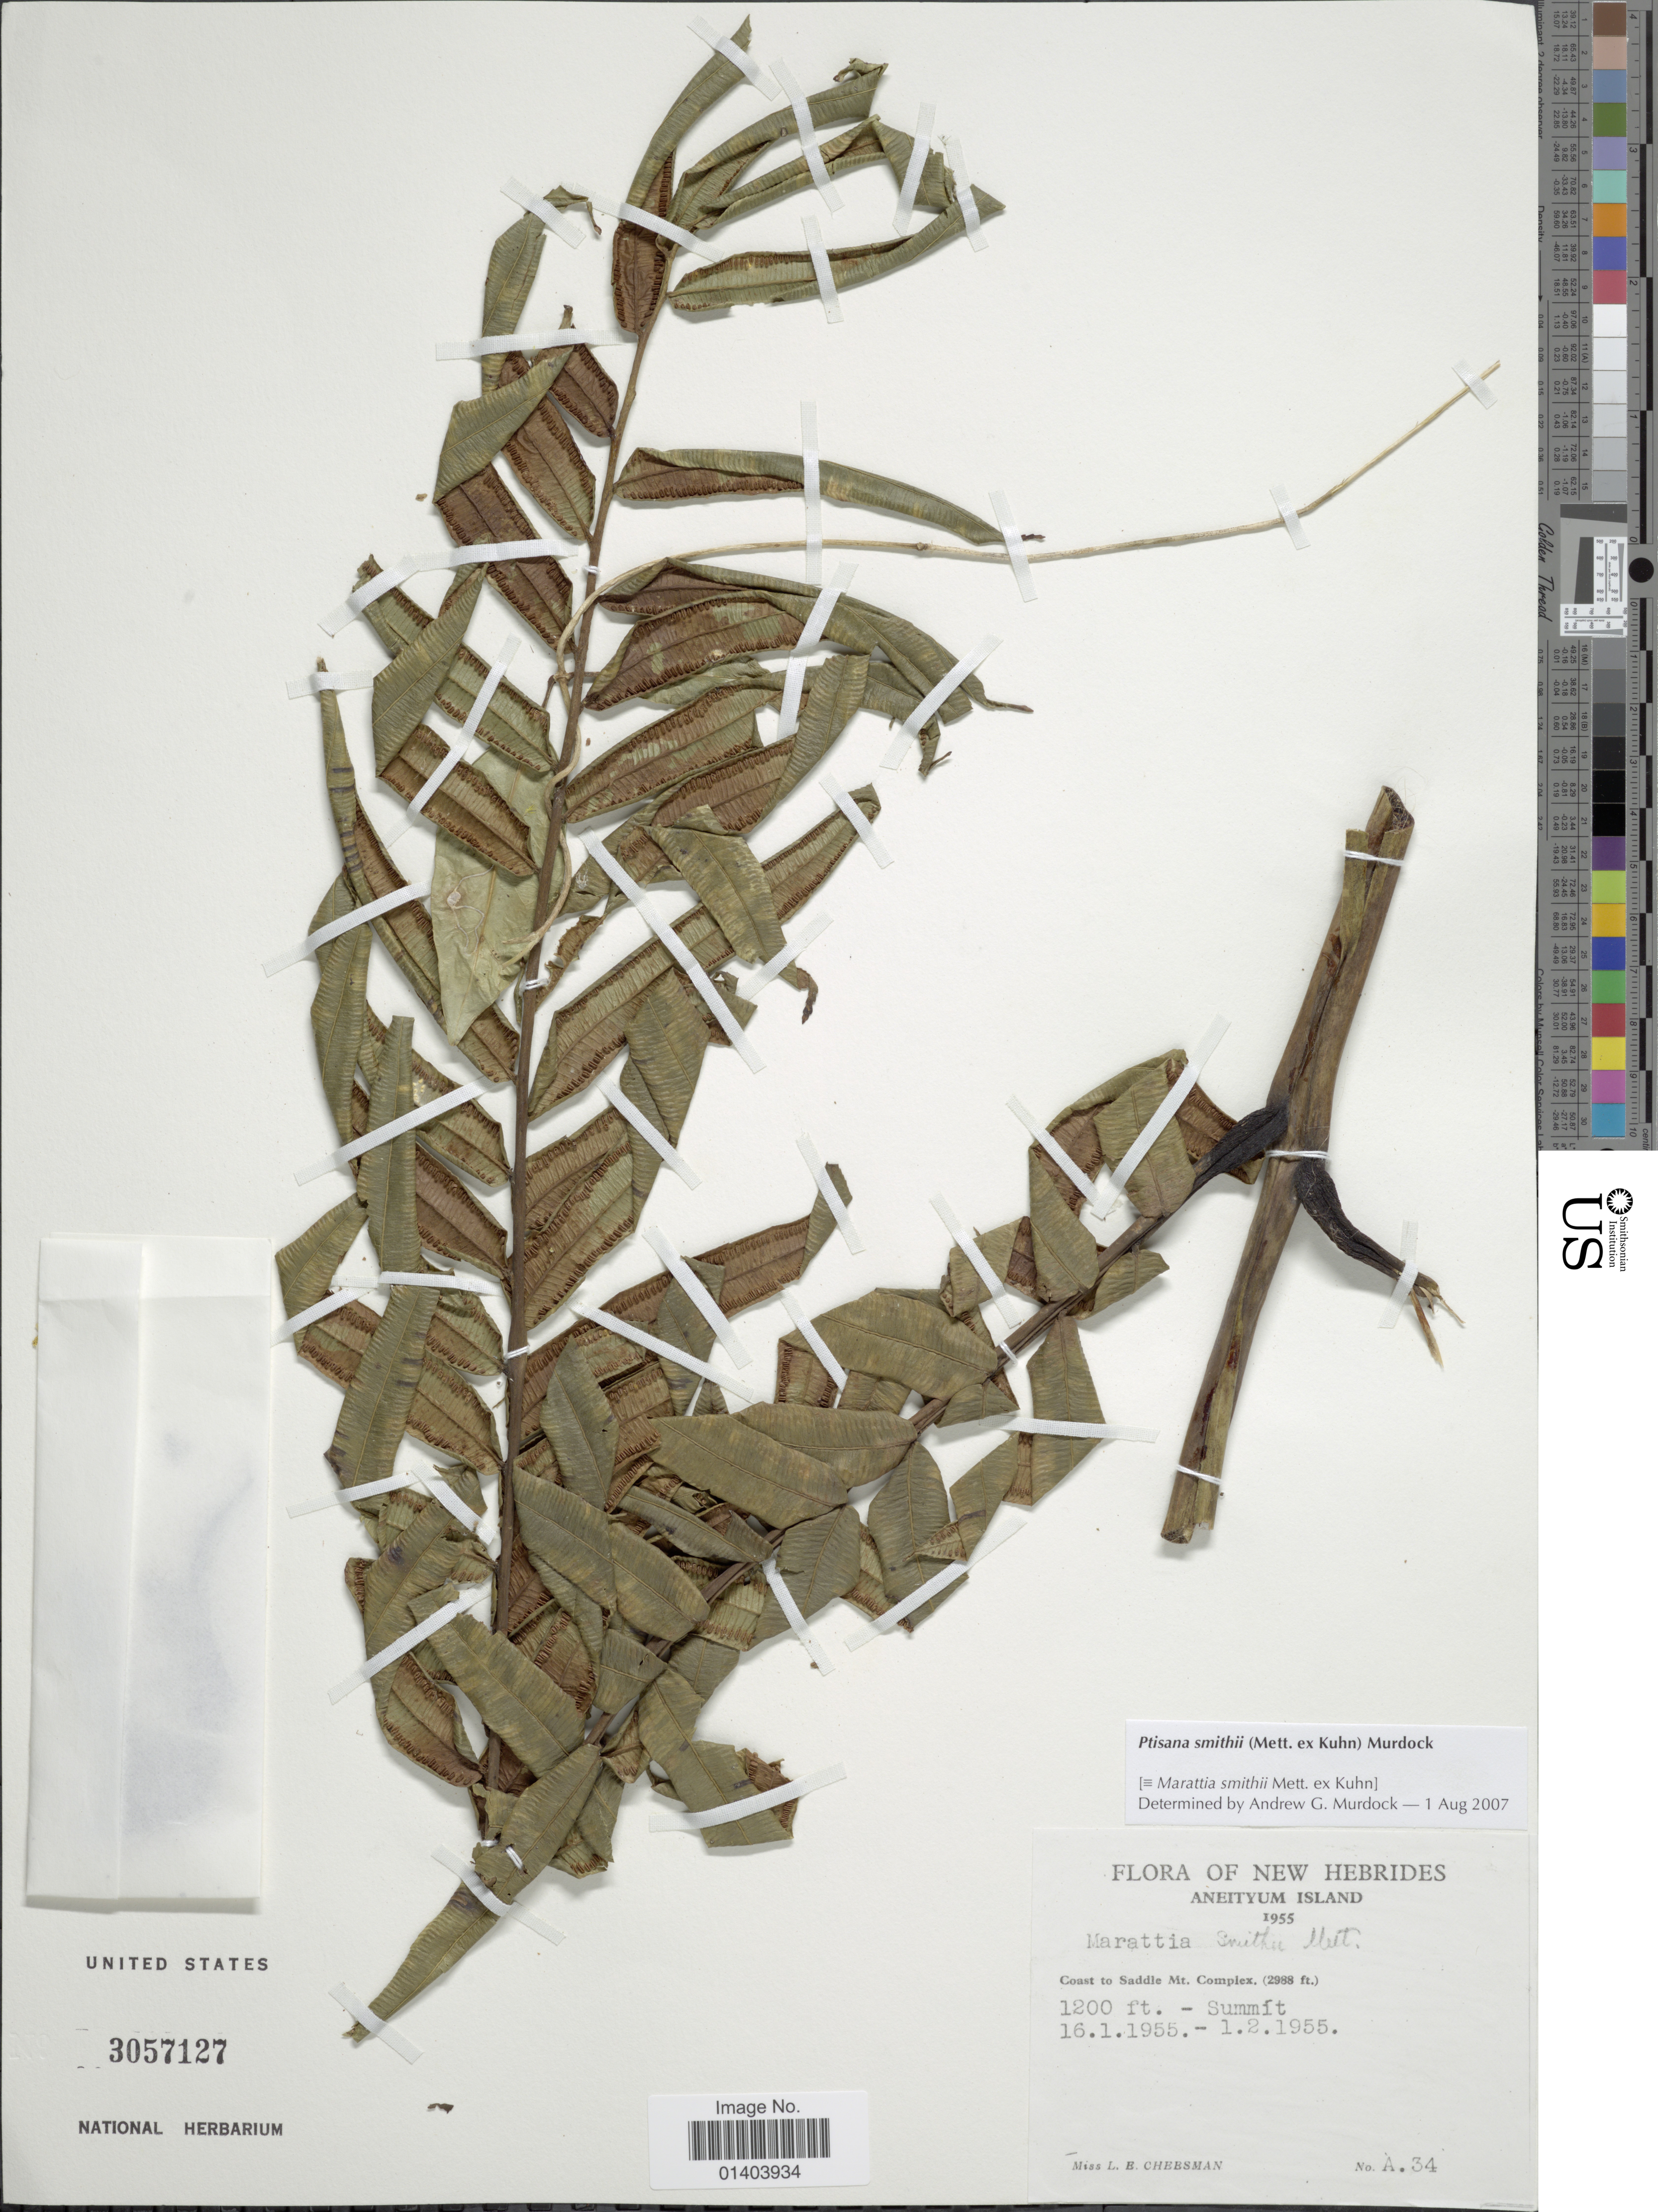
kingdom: Plantae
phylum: Tracheophyta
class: Polypodiopsida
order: Marattiales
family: Marattiaceae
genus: Ptisana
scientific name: Ptisana smithii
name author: (Mett. ex Kuhn) Murdock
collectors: L. E. Cheesman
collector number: A 34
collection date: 1955-01-16/1955-02-01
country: Vanuatu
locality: New Hebrides, Aneityum Island, Coast to Saddle Mt Complex, Summit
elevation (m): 366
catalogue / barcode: US 3057127